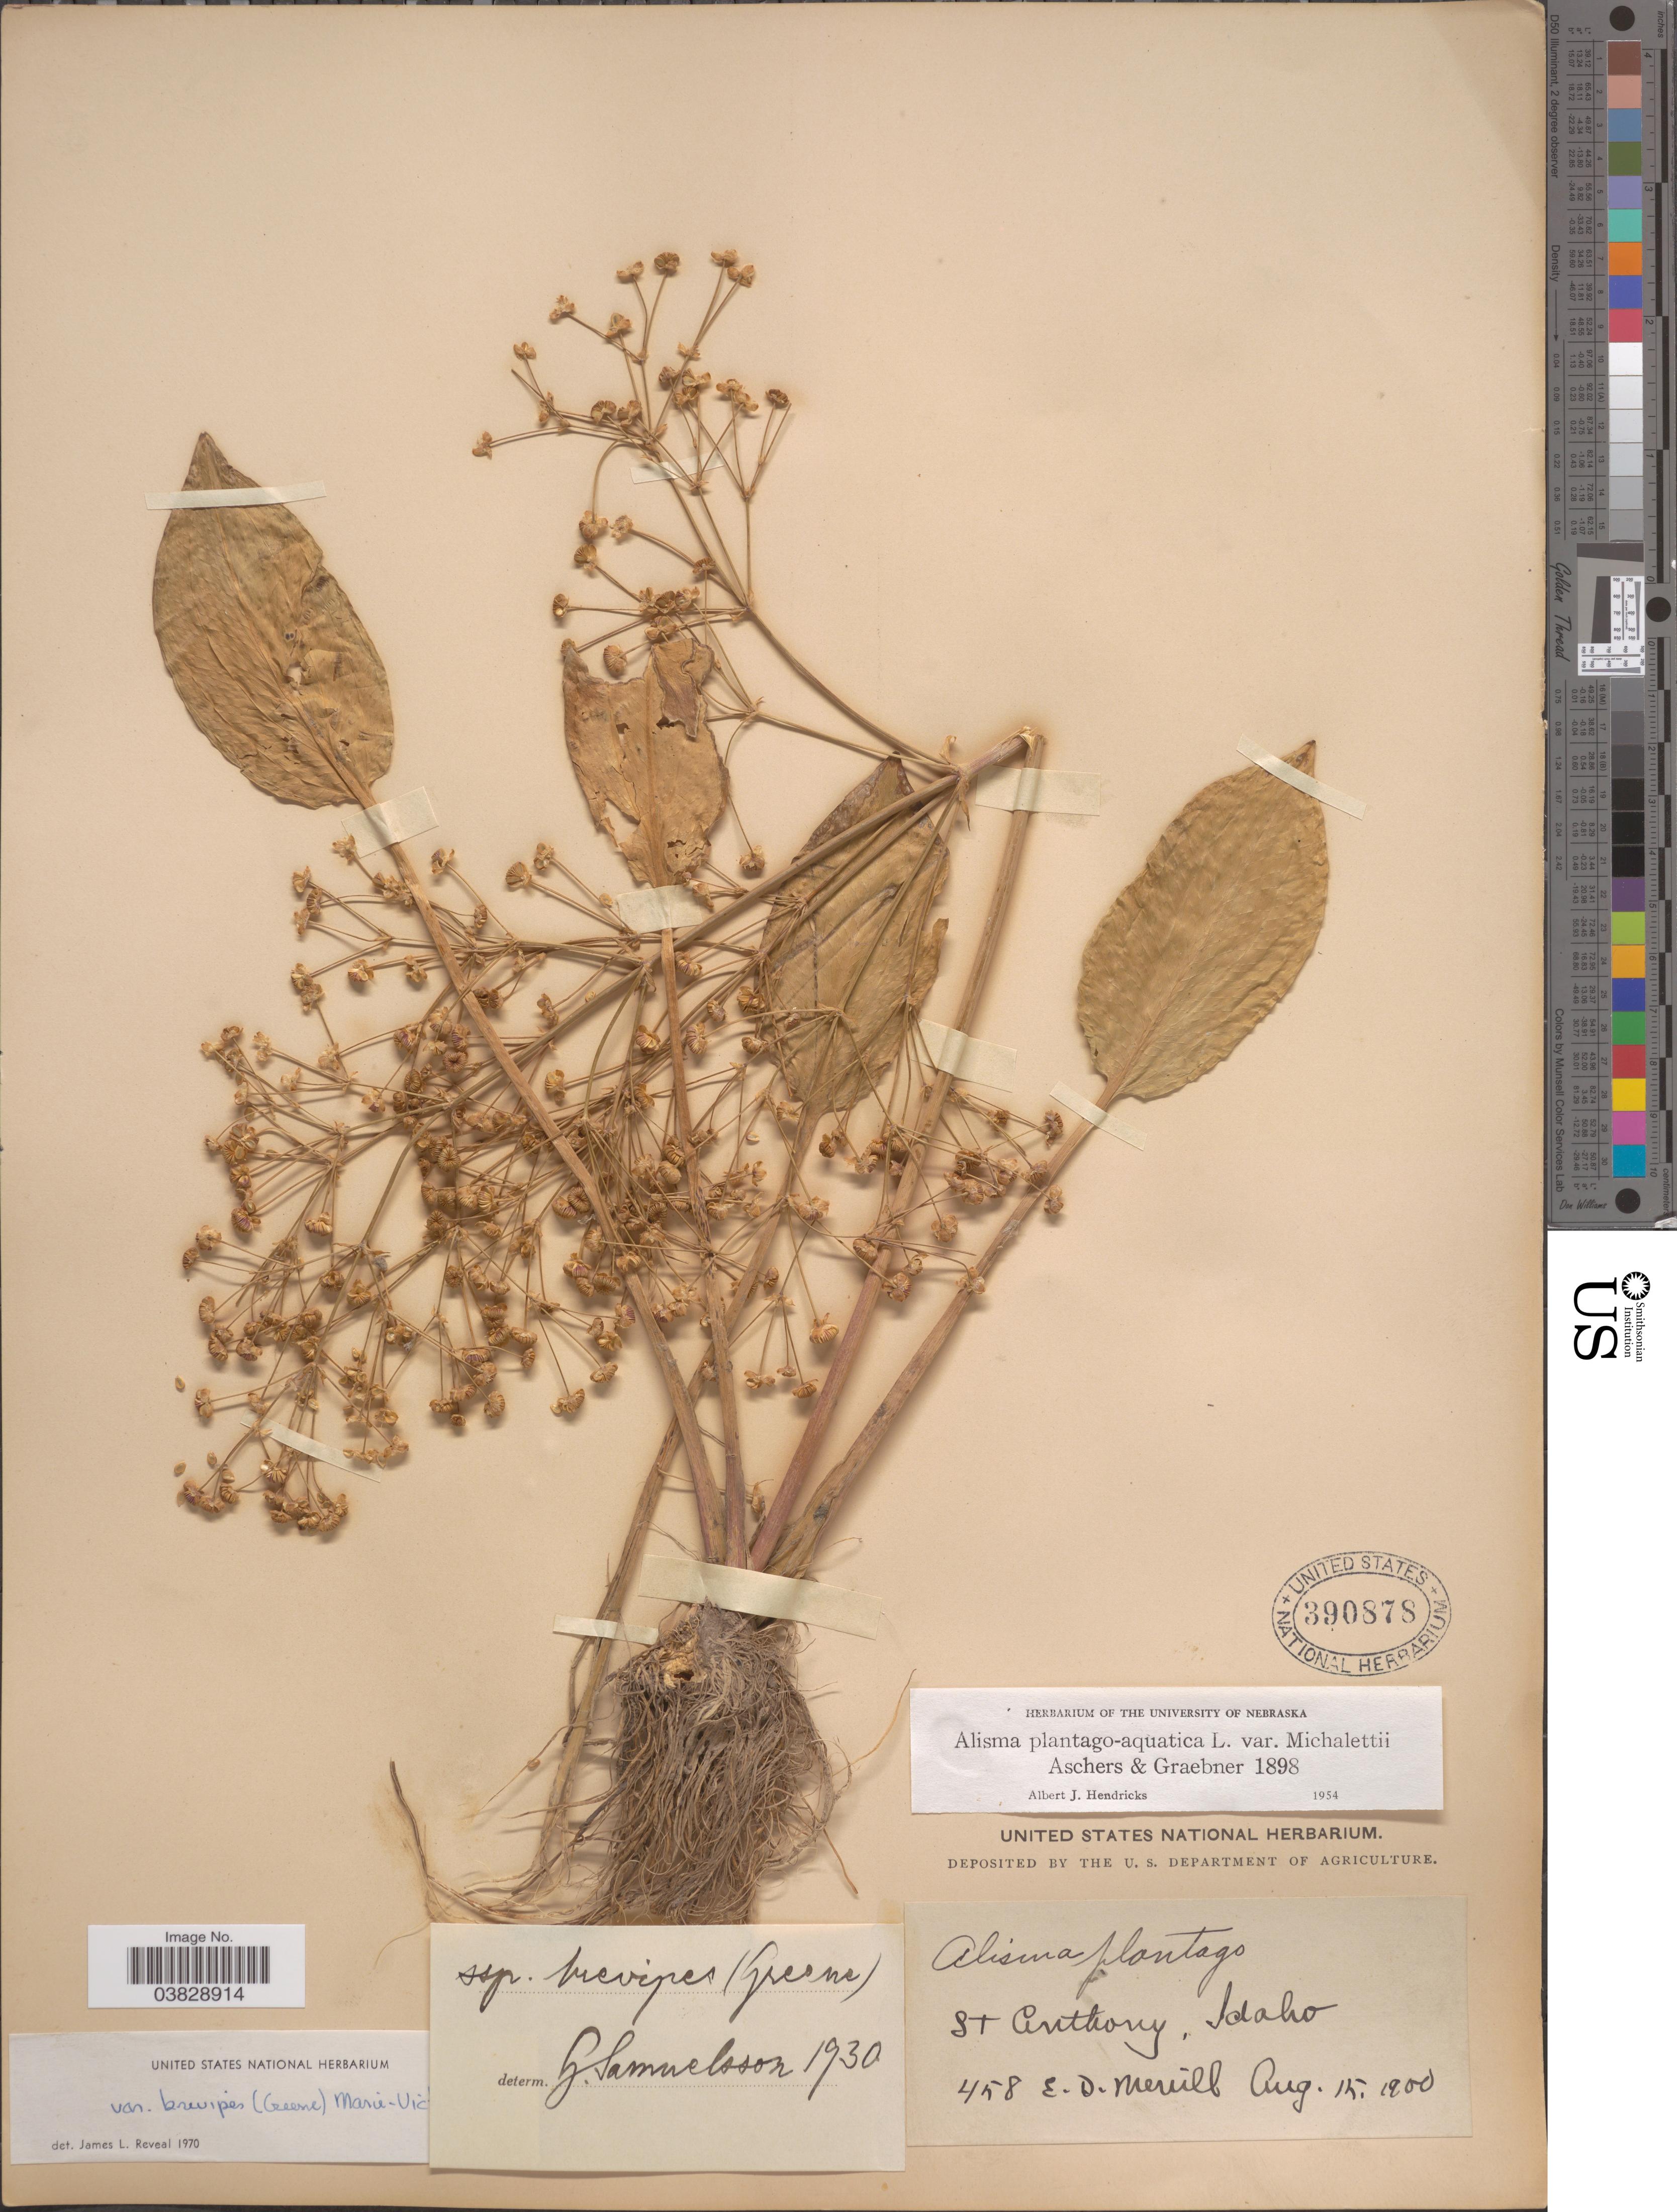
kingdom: Plantae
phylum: Tracheophyta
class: Liliopsida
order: Alismatales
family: Alismataceae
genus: Alisma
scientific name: Alisma plantago-aquatica var. brevipes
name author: (Greene) Vict.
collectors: E. D. Merrill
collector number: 458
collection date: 1900-08-15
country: United States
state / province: Idaho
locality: St Anthony.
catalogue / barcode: US 390878